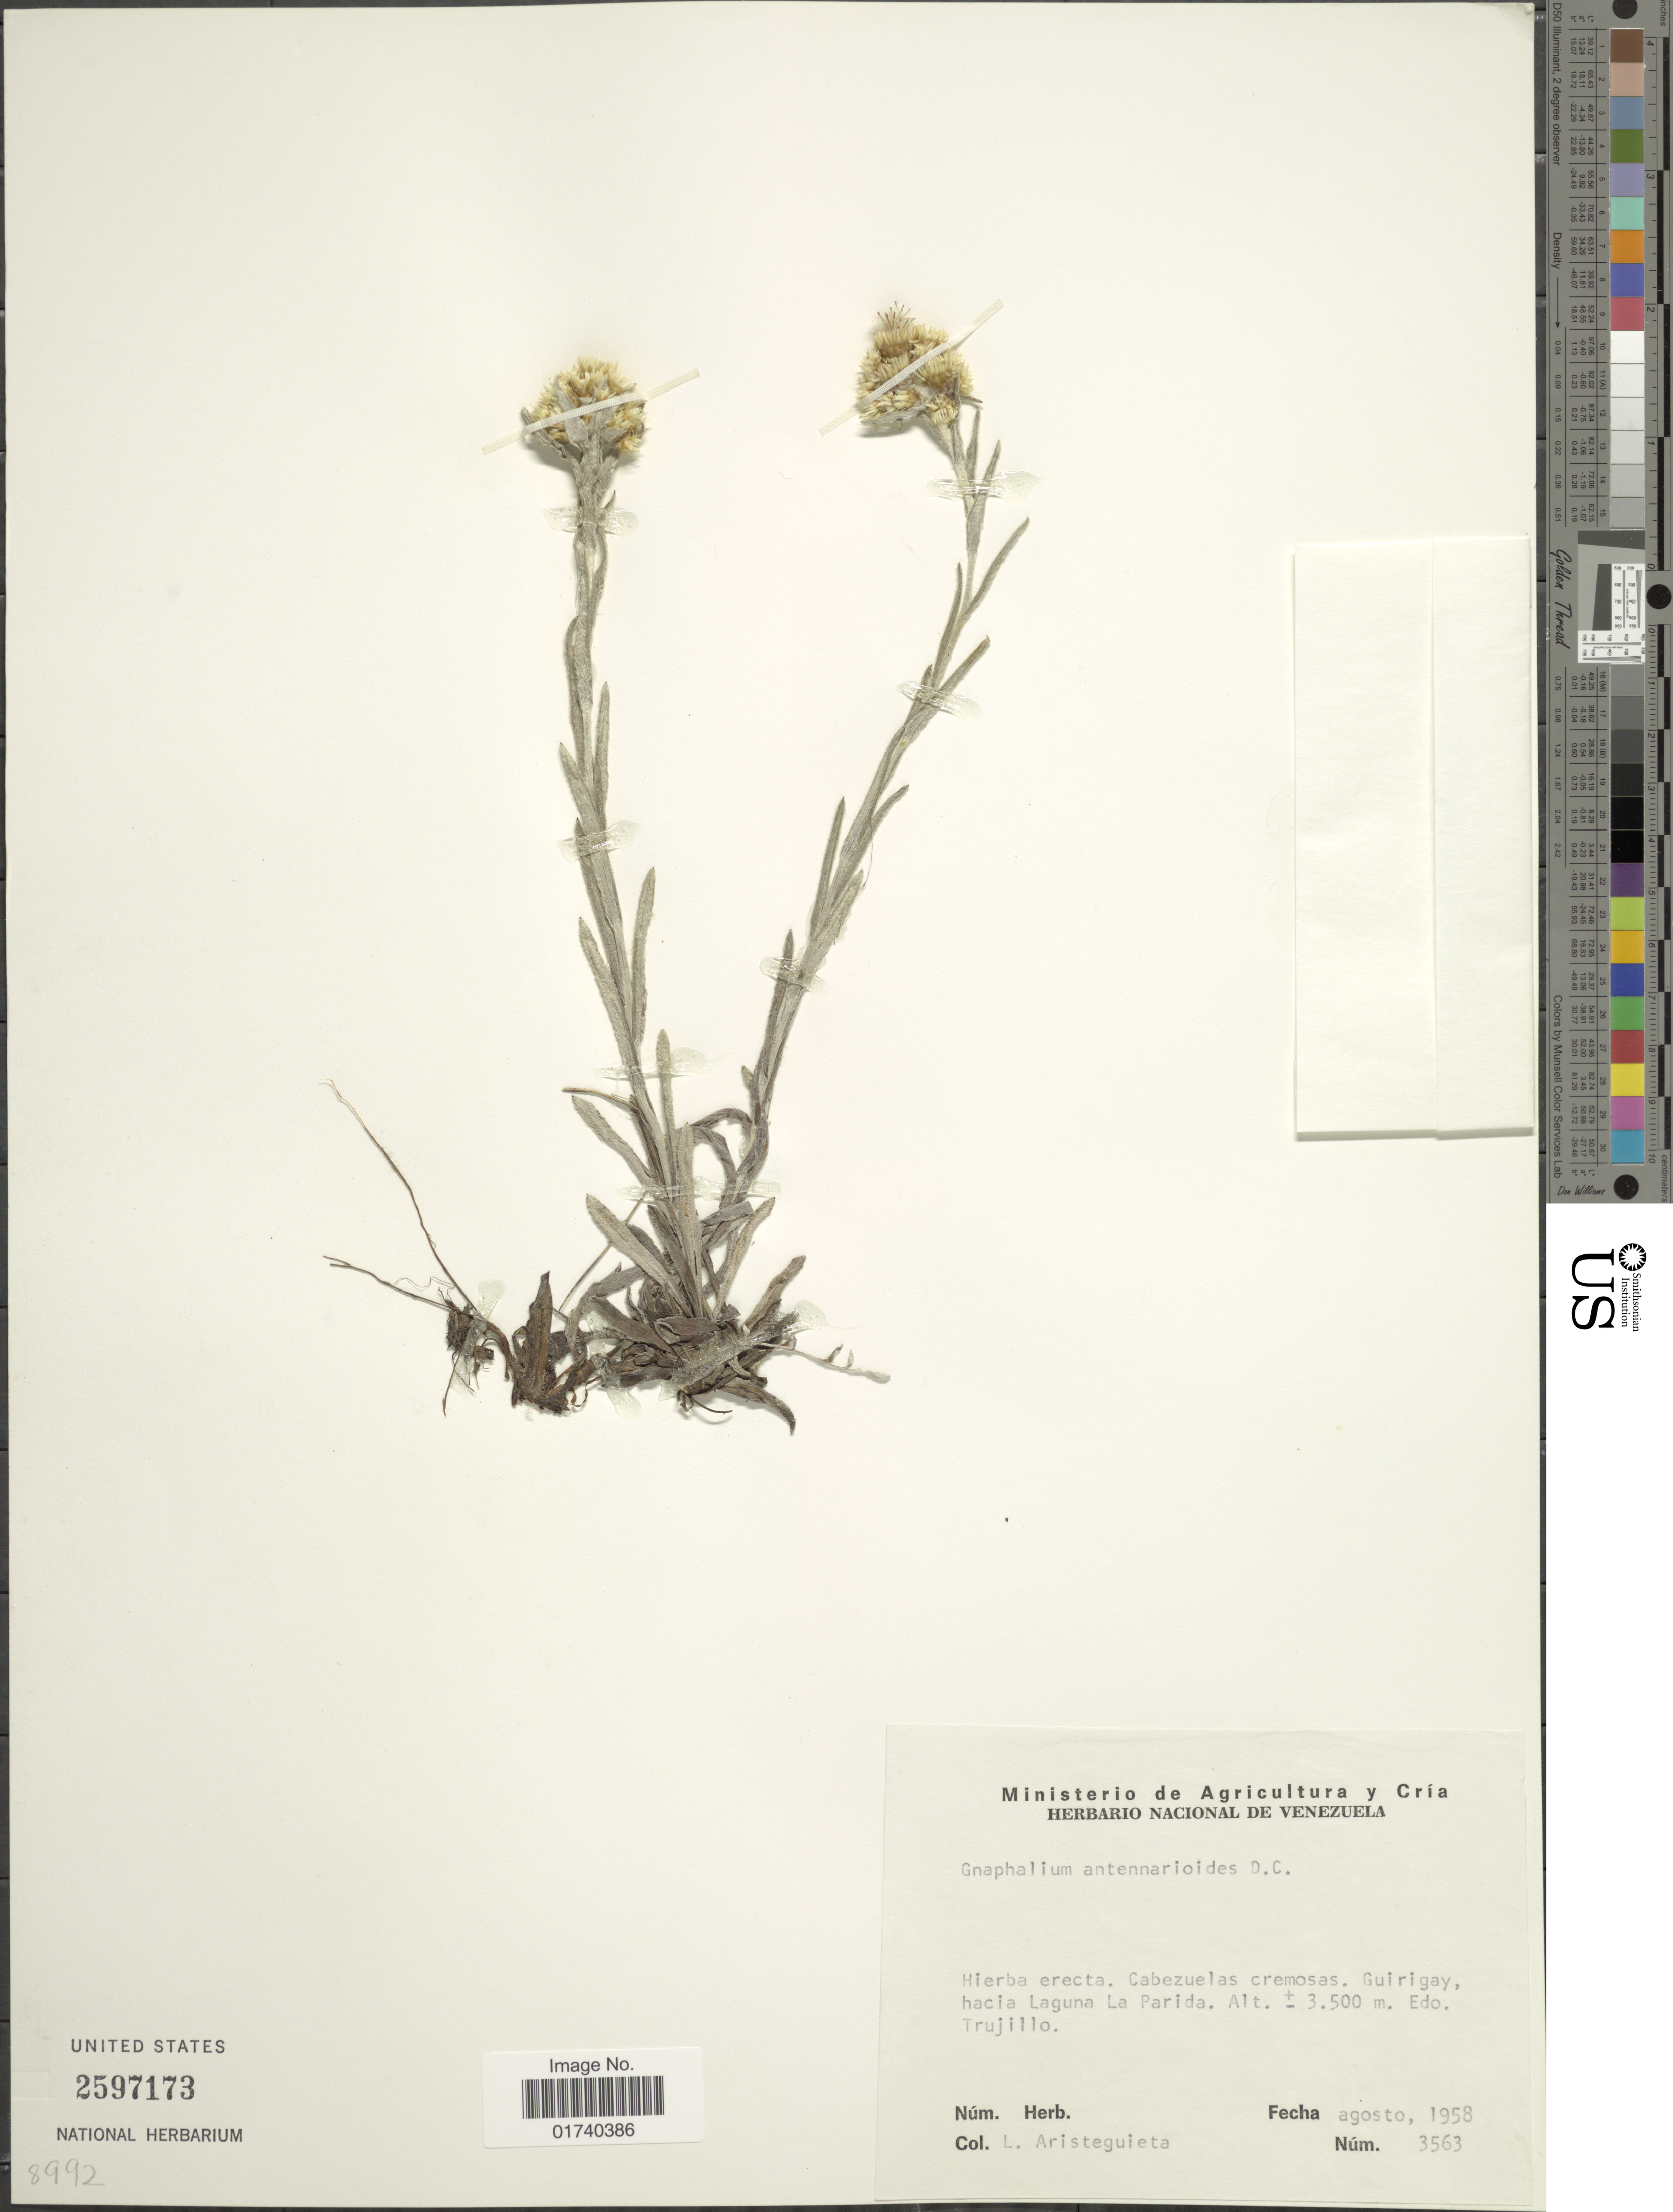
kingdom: Plantae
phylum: Tracheophyta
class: Magnoliopsida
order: Asterales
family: Asteraceae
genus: Chryselium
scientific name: Chryselium gnaphalioides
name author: (Kunth) Urtubey & S.E. Freire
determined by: Nesom, Guy L.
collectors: L. Aristeguieta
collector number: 3563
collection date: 1958-08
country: Venezuela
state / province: Trujillo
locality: Cabezuelas cremosas, Guirigay hacia Laguna La Parida, Edo. Trujillo.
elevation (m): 3500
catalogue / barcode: US 2597173